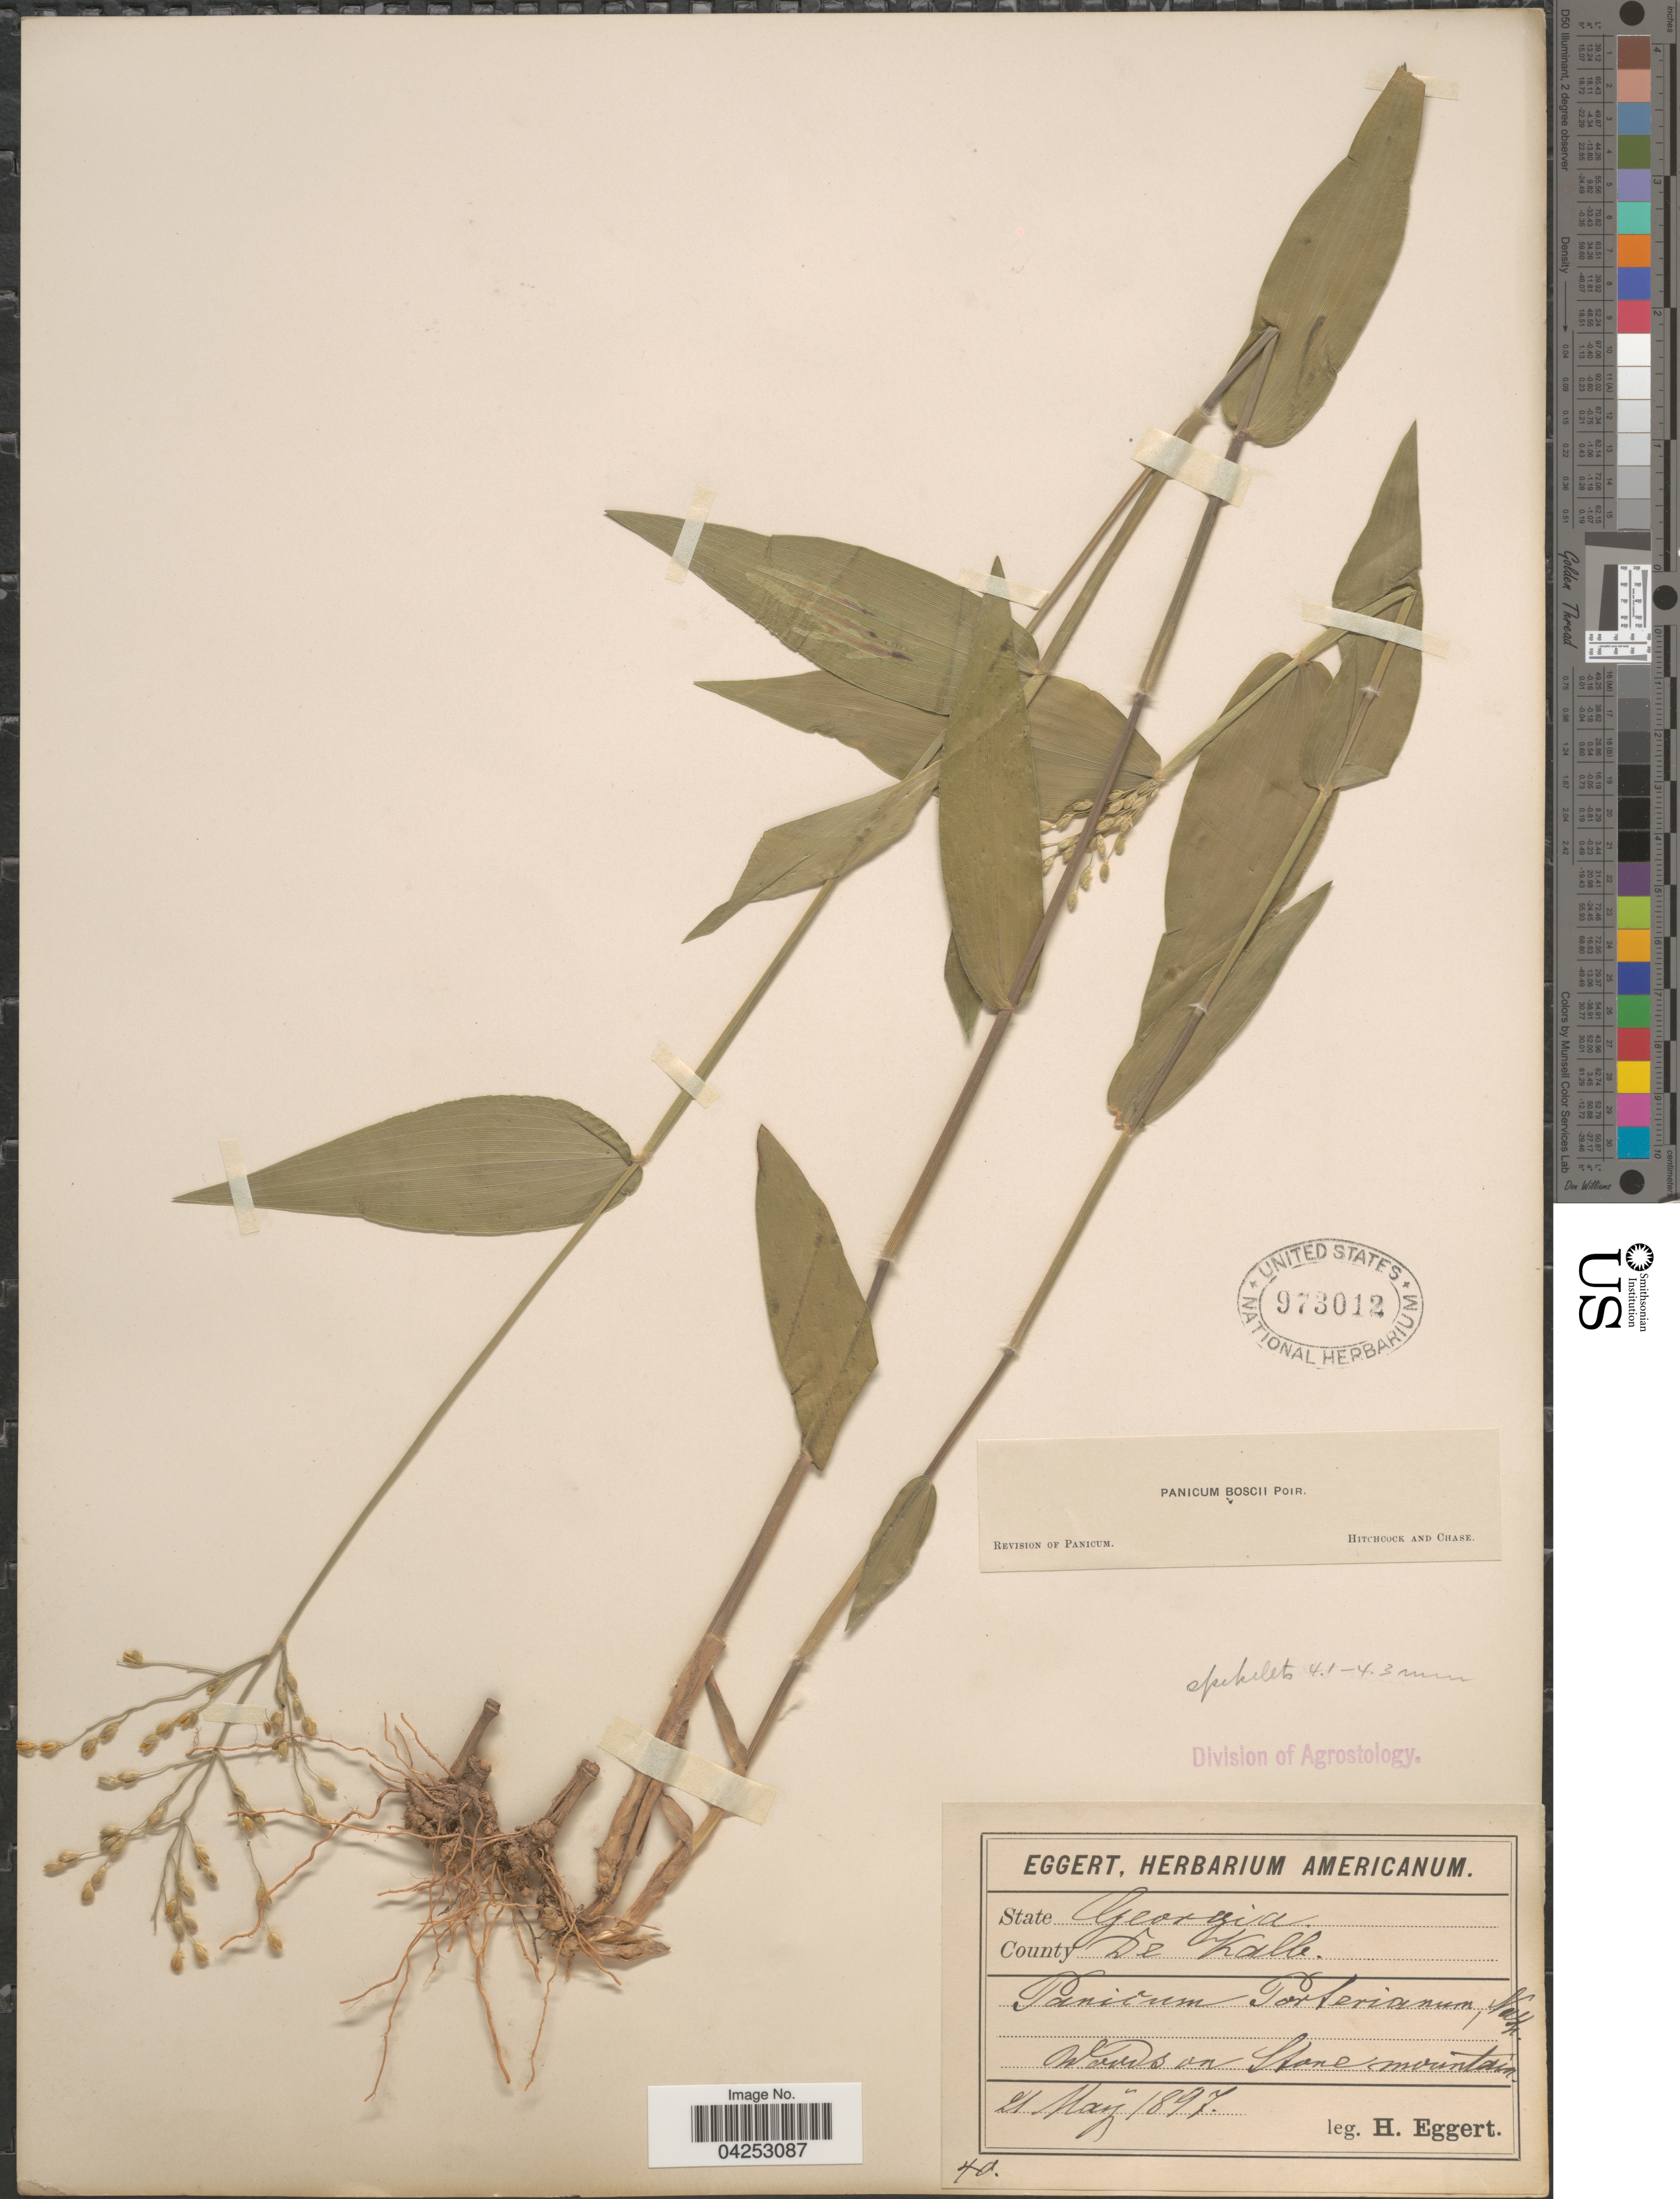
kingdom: Plantae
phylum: Tracheophyta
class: Liliopsida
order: Poales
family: Poaceae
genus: Dichanthelium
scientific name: Dichanthelium boscii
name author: (Poir.) Gould & C.A. Clark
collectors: H. Eggert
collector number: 40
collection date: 1897-05-21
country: United States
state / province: Georgia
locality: County De Kalb. Woods on Stone mountain.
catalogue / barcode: US 973012